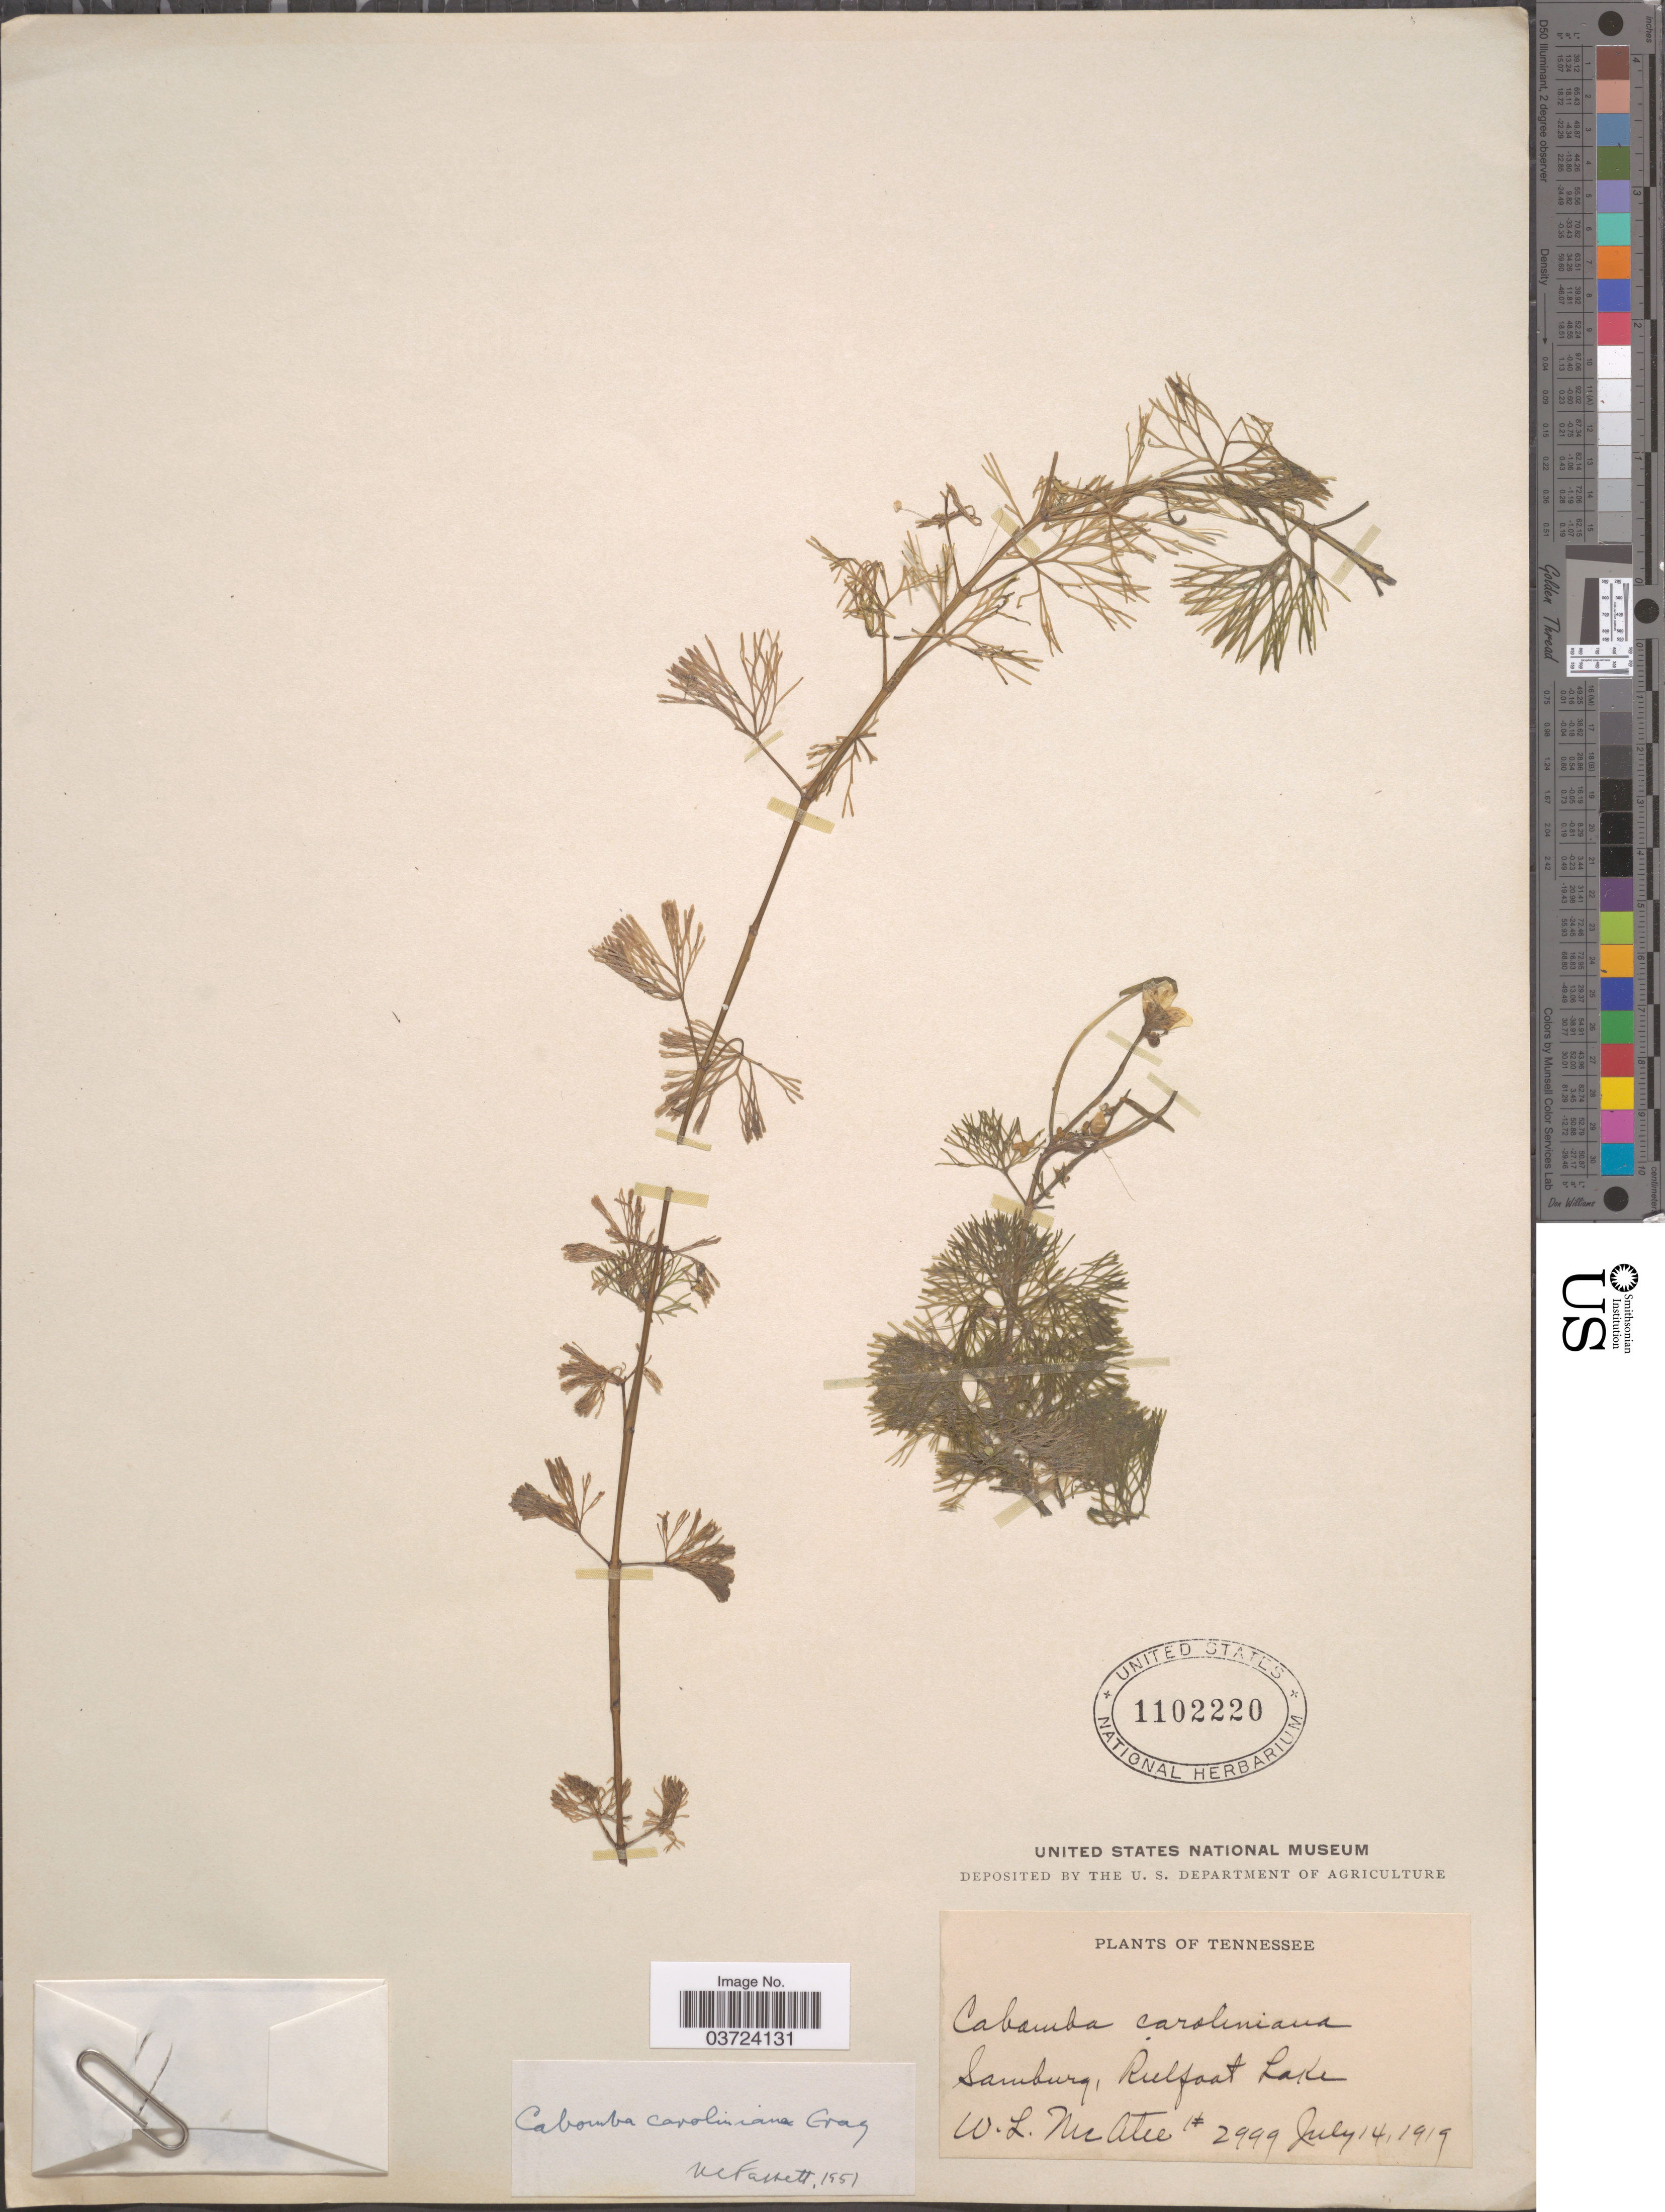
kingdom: Plantae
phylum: Tracheophyta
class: Magnoliopsida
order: Nymphaeales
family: Cabombaceae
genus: Cabomba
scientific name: Cabomba caroliniana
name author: A. Gray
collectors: W. McAtee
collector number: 2999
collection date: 1919-07-14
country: United States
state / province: Tennessee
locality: Samburg, Reelfoot Lake.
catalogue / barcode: US 1102220